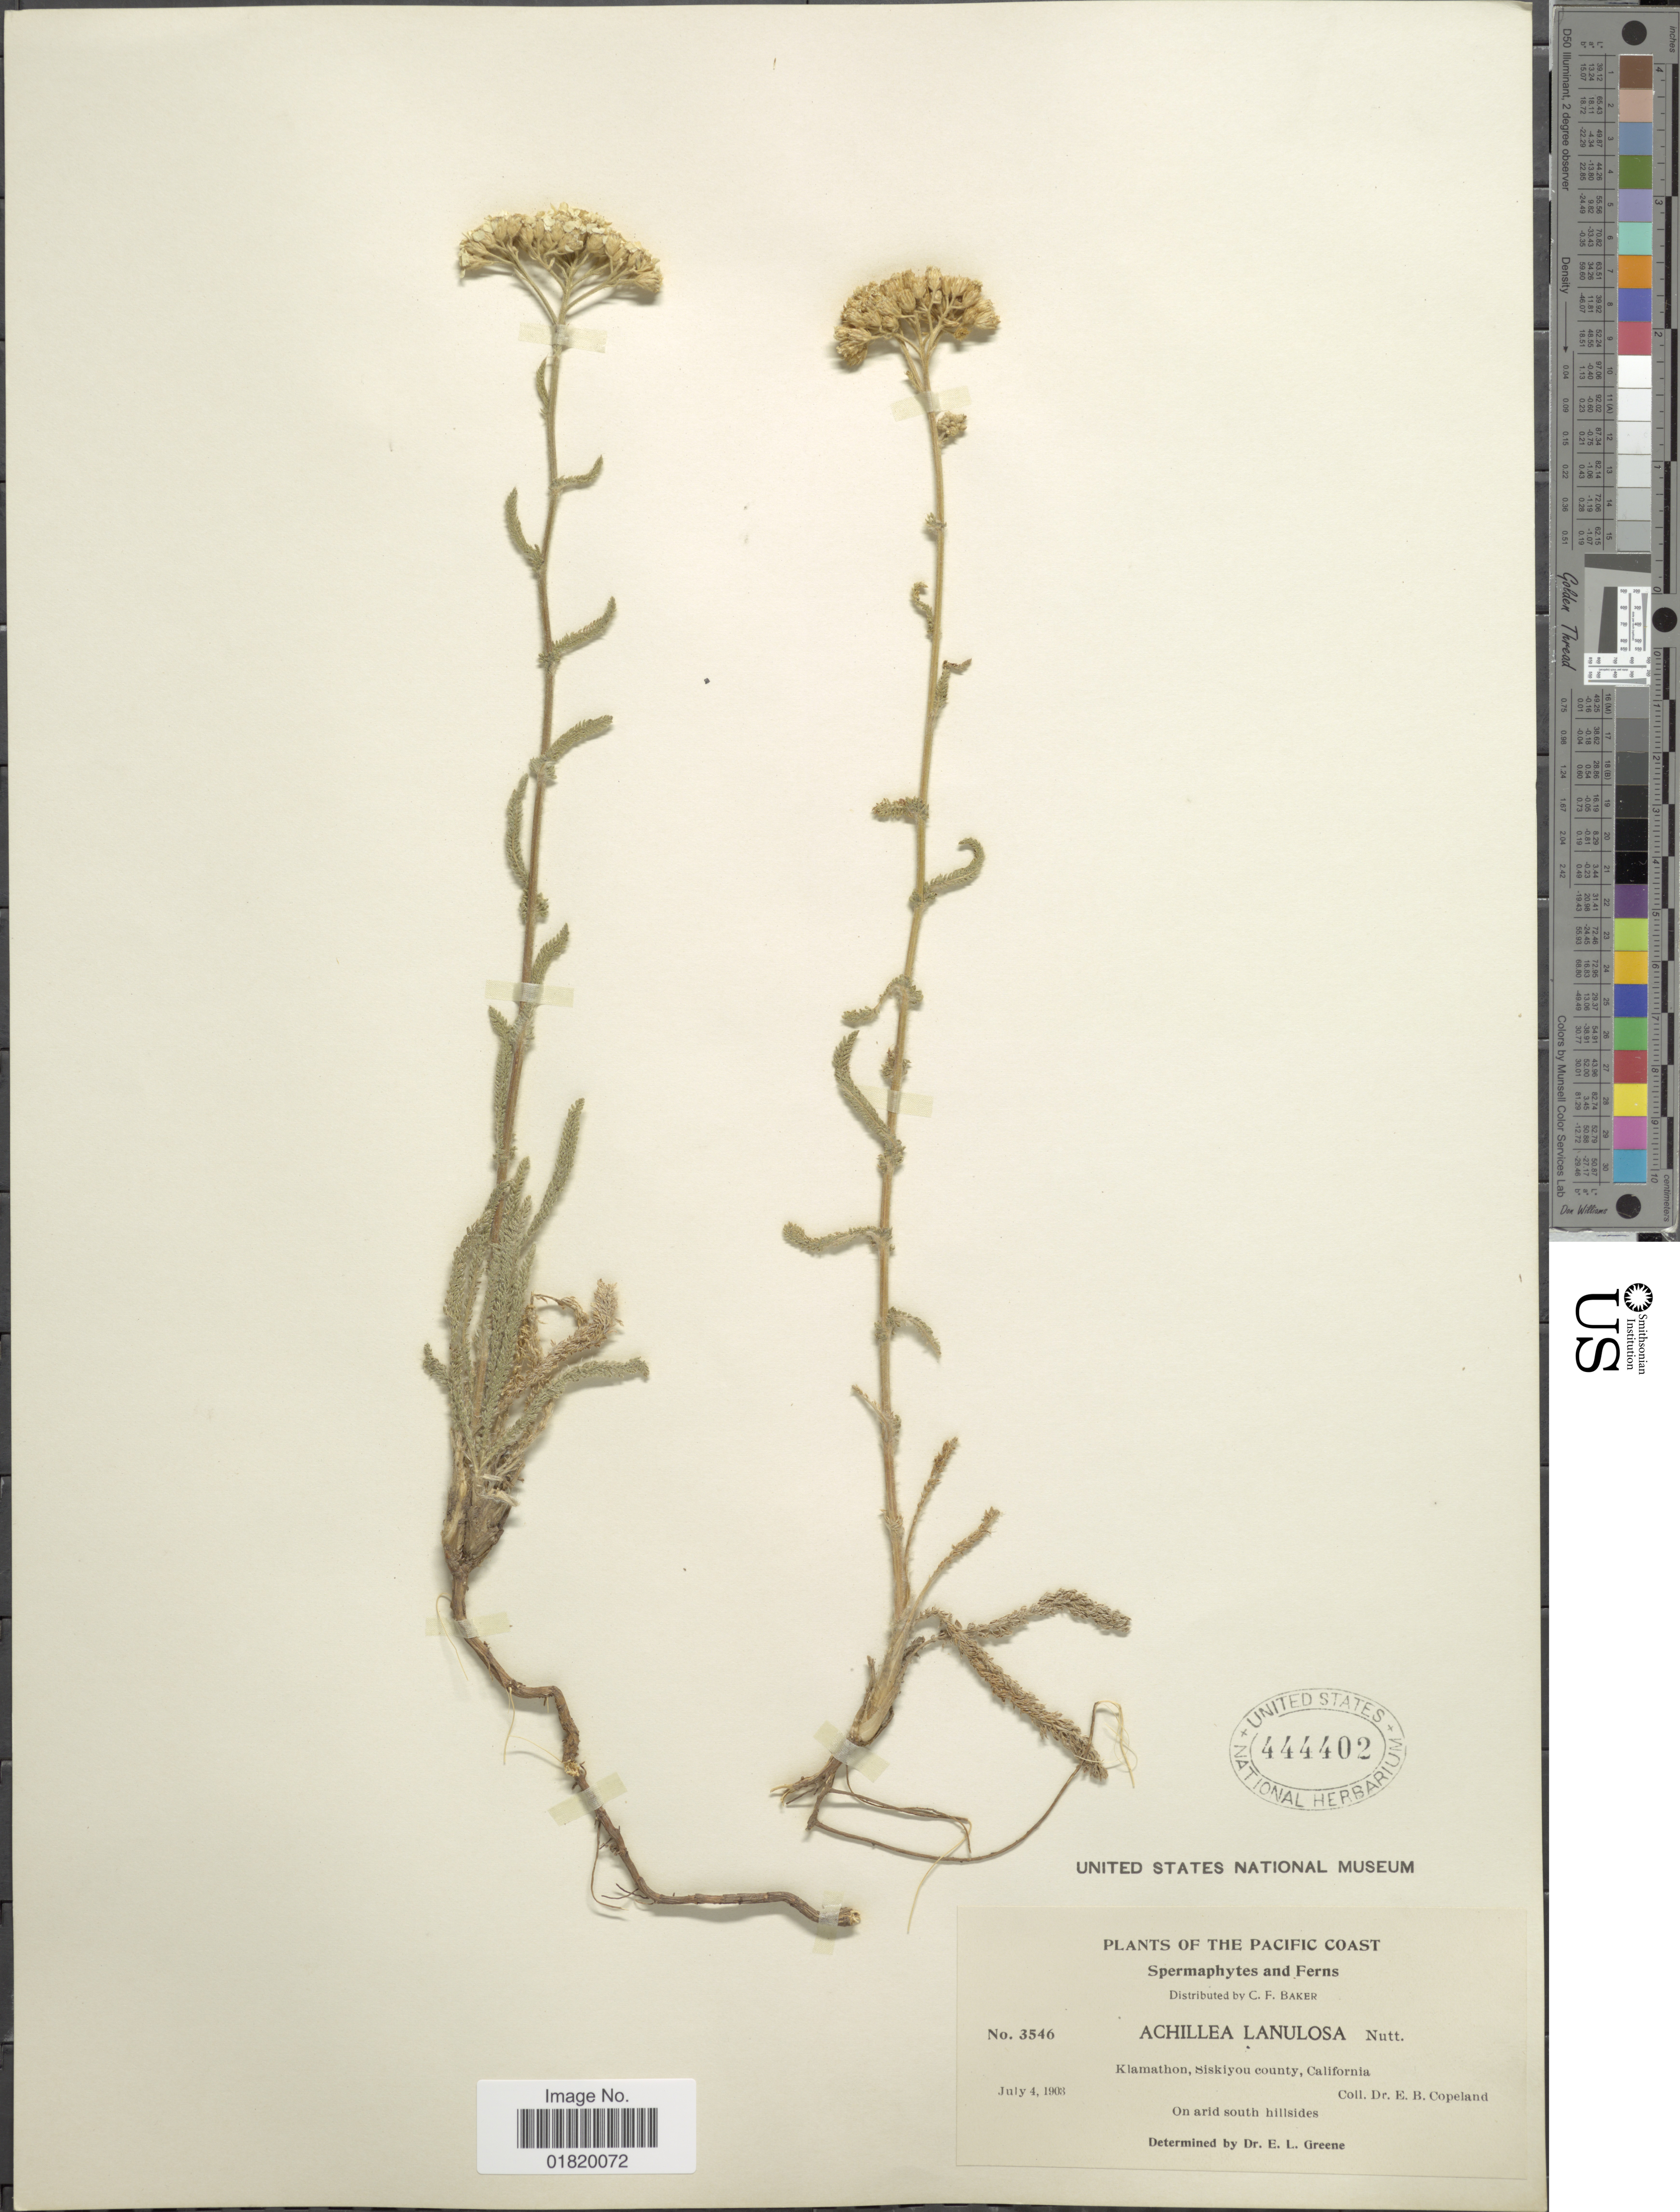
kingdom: Plantae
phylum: Tracheophyta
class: Magnoliopsida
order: Asterales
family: Asteraceae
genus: Achillea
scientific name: Achillea lanulosa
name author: Nutt.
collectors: E. B. Copeland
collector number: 3546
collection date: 1903-07-04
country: United States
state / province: California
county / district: Siskiyou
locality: Pacific Coast. Klamathon, Siskiyou county. On arid south hillsides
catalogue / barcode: US 444402